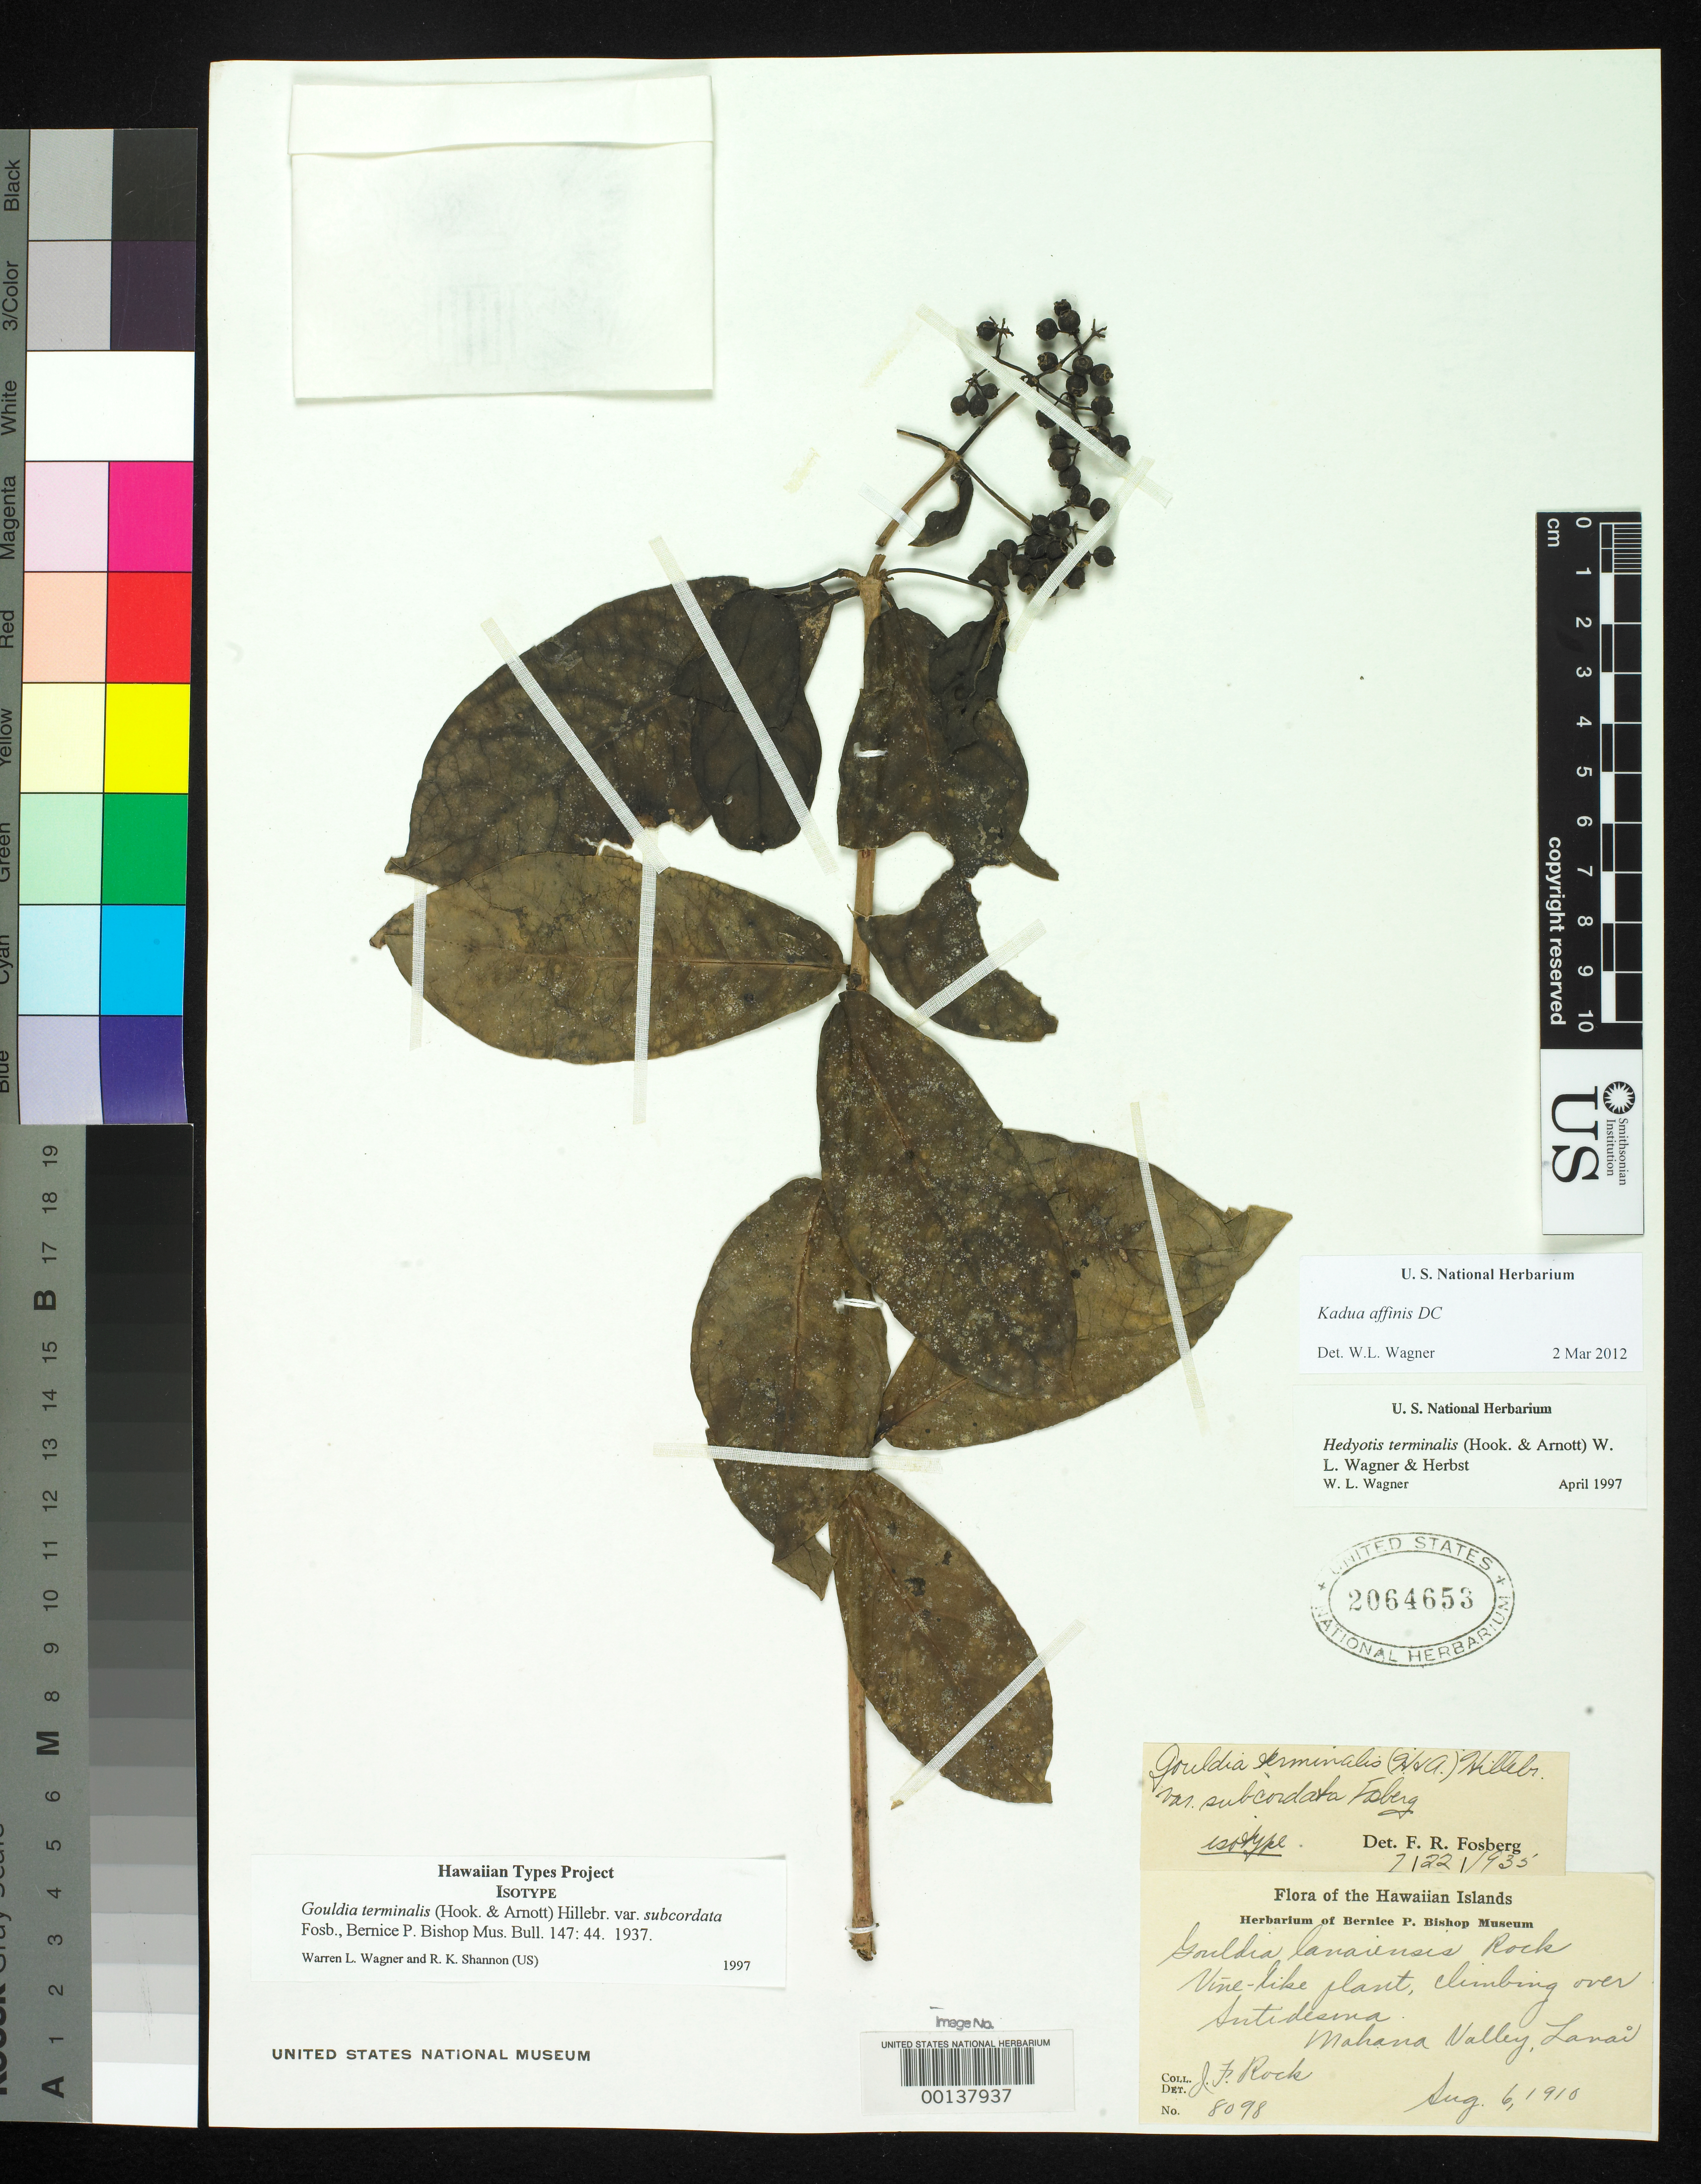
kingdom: Plantae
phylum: Tracheophyta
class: Magnoliopsida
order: Gentianales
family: Rubiaceae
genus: Gouldia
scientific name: Gouldia terminalis var. subcordata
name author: Fosberg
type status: Isotype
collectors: J. F. Rock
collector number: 8098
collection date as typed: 06 Aug 1910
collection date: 1910-08-06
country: United States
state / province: Hawaii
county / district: Maui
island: Lana'i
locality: Mahana Valley.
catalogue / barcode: US 2064653